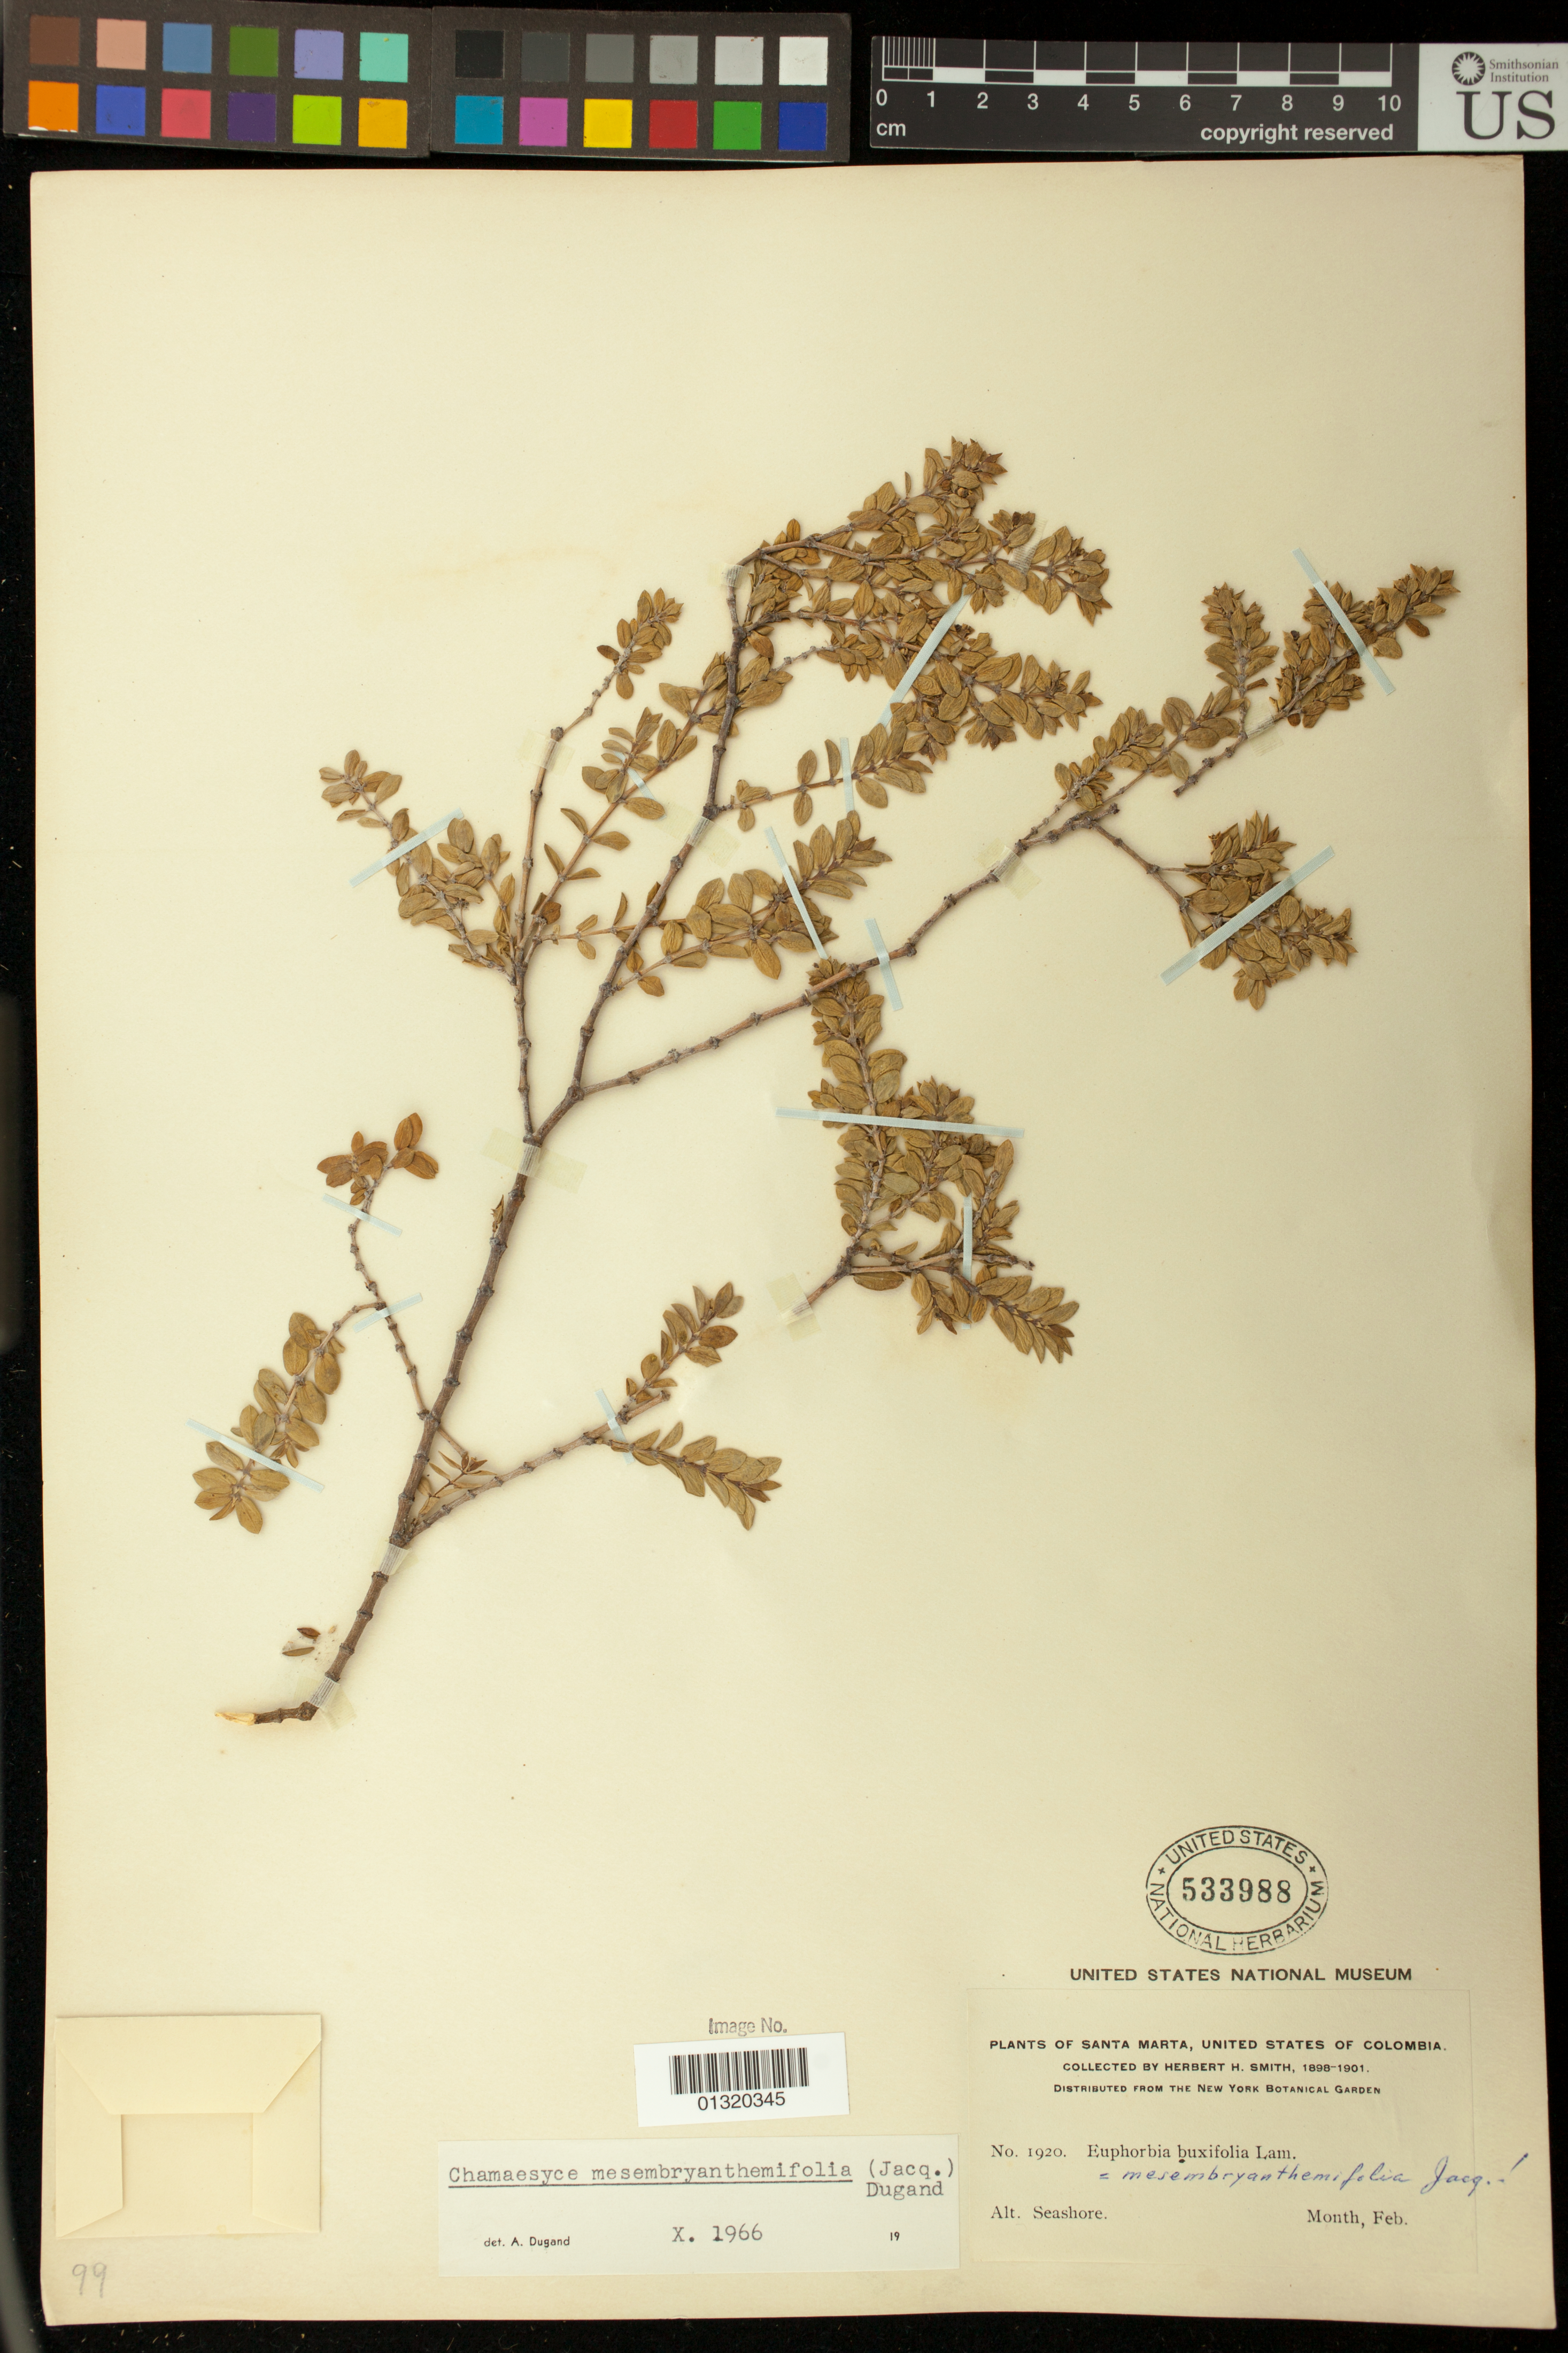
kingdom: Plantae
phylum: Tracheophyta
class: Magnoliopsida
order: Malpighiales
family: Euphorbiaceae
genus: Euphorbia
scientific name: Euphorbia mesembryanthemifolia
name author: Jacq.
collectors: H. Smith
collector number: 1920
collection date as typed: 1898-1901; Feb.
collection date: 1898/1901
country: Colombia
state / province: Magdalena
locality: Santa Marta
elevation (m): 0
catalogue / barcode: US 533988